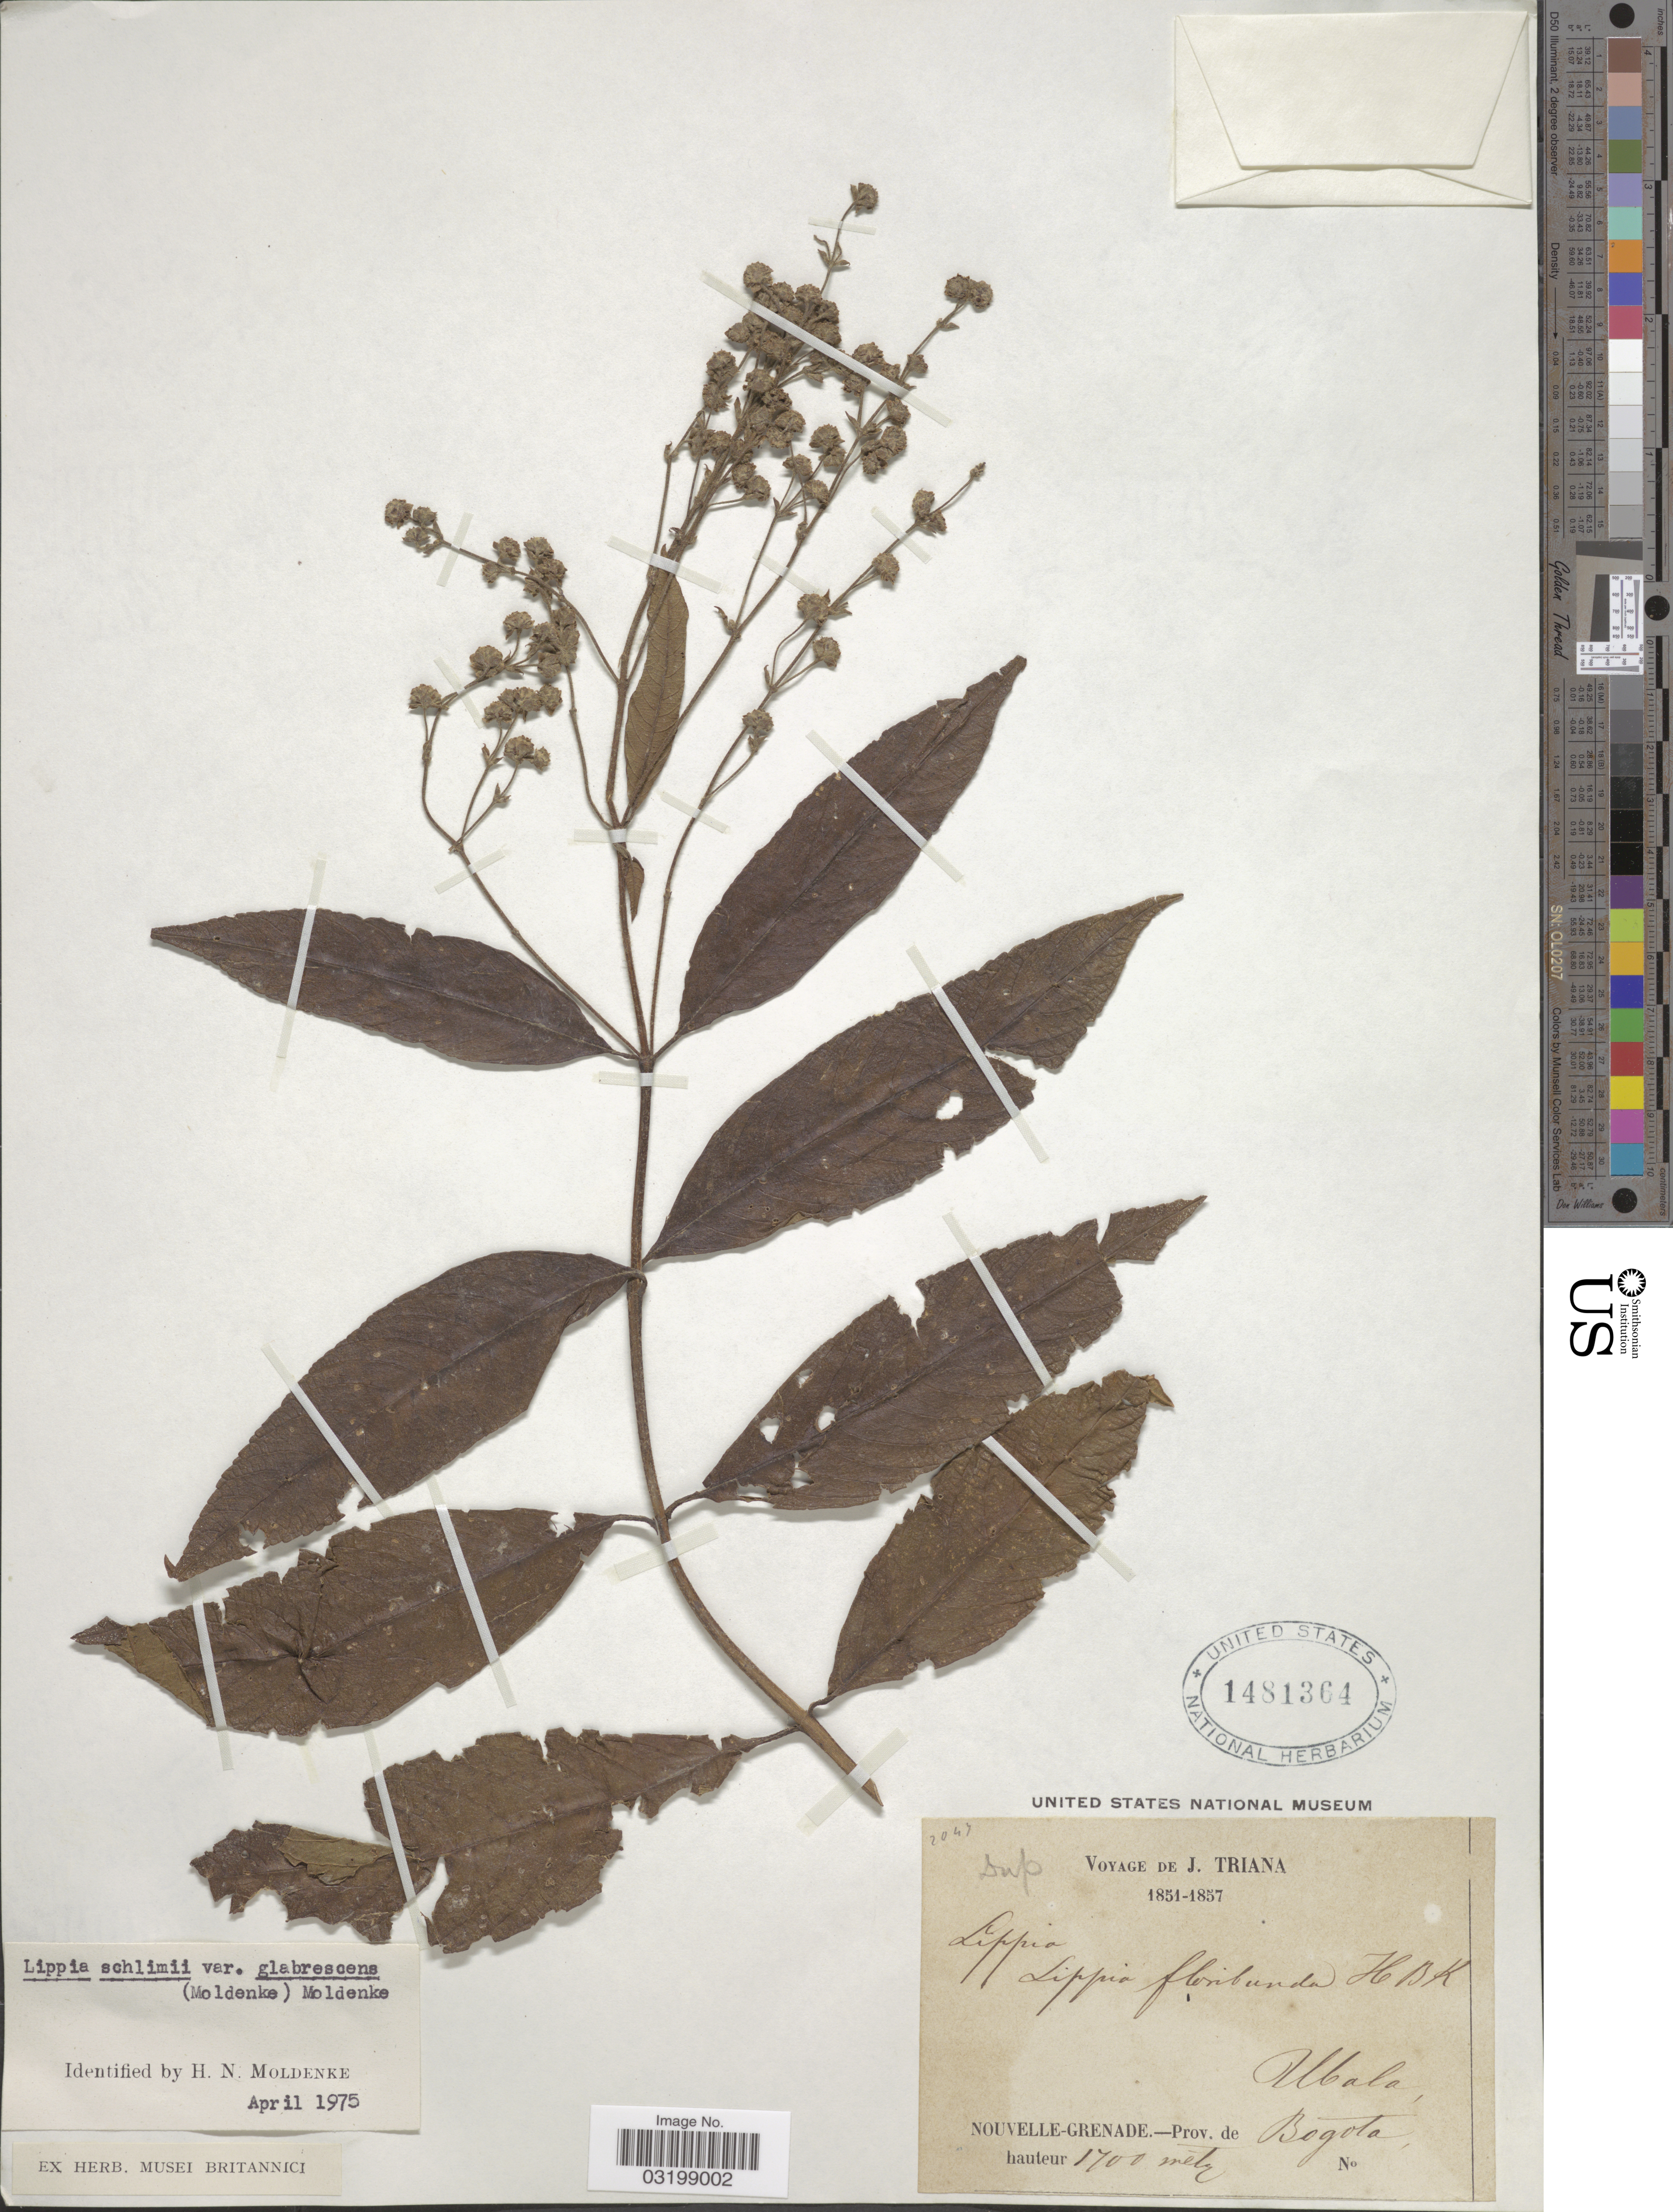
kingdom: Plantae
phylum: Tracheophyta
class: Magnoliopsida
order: Lamiales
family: Verbenaceae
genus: Lippia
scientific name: Lippia hirsuta var. glabrescens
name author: Moldenke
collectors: J. Triana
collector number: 2047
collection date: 1851/1857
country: Colombia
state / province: Bogota D.C.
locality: Nouvelle-Grenade. -Prov. de Bogota, Ubala.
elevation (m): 1700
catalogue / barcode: US 1481364